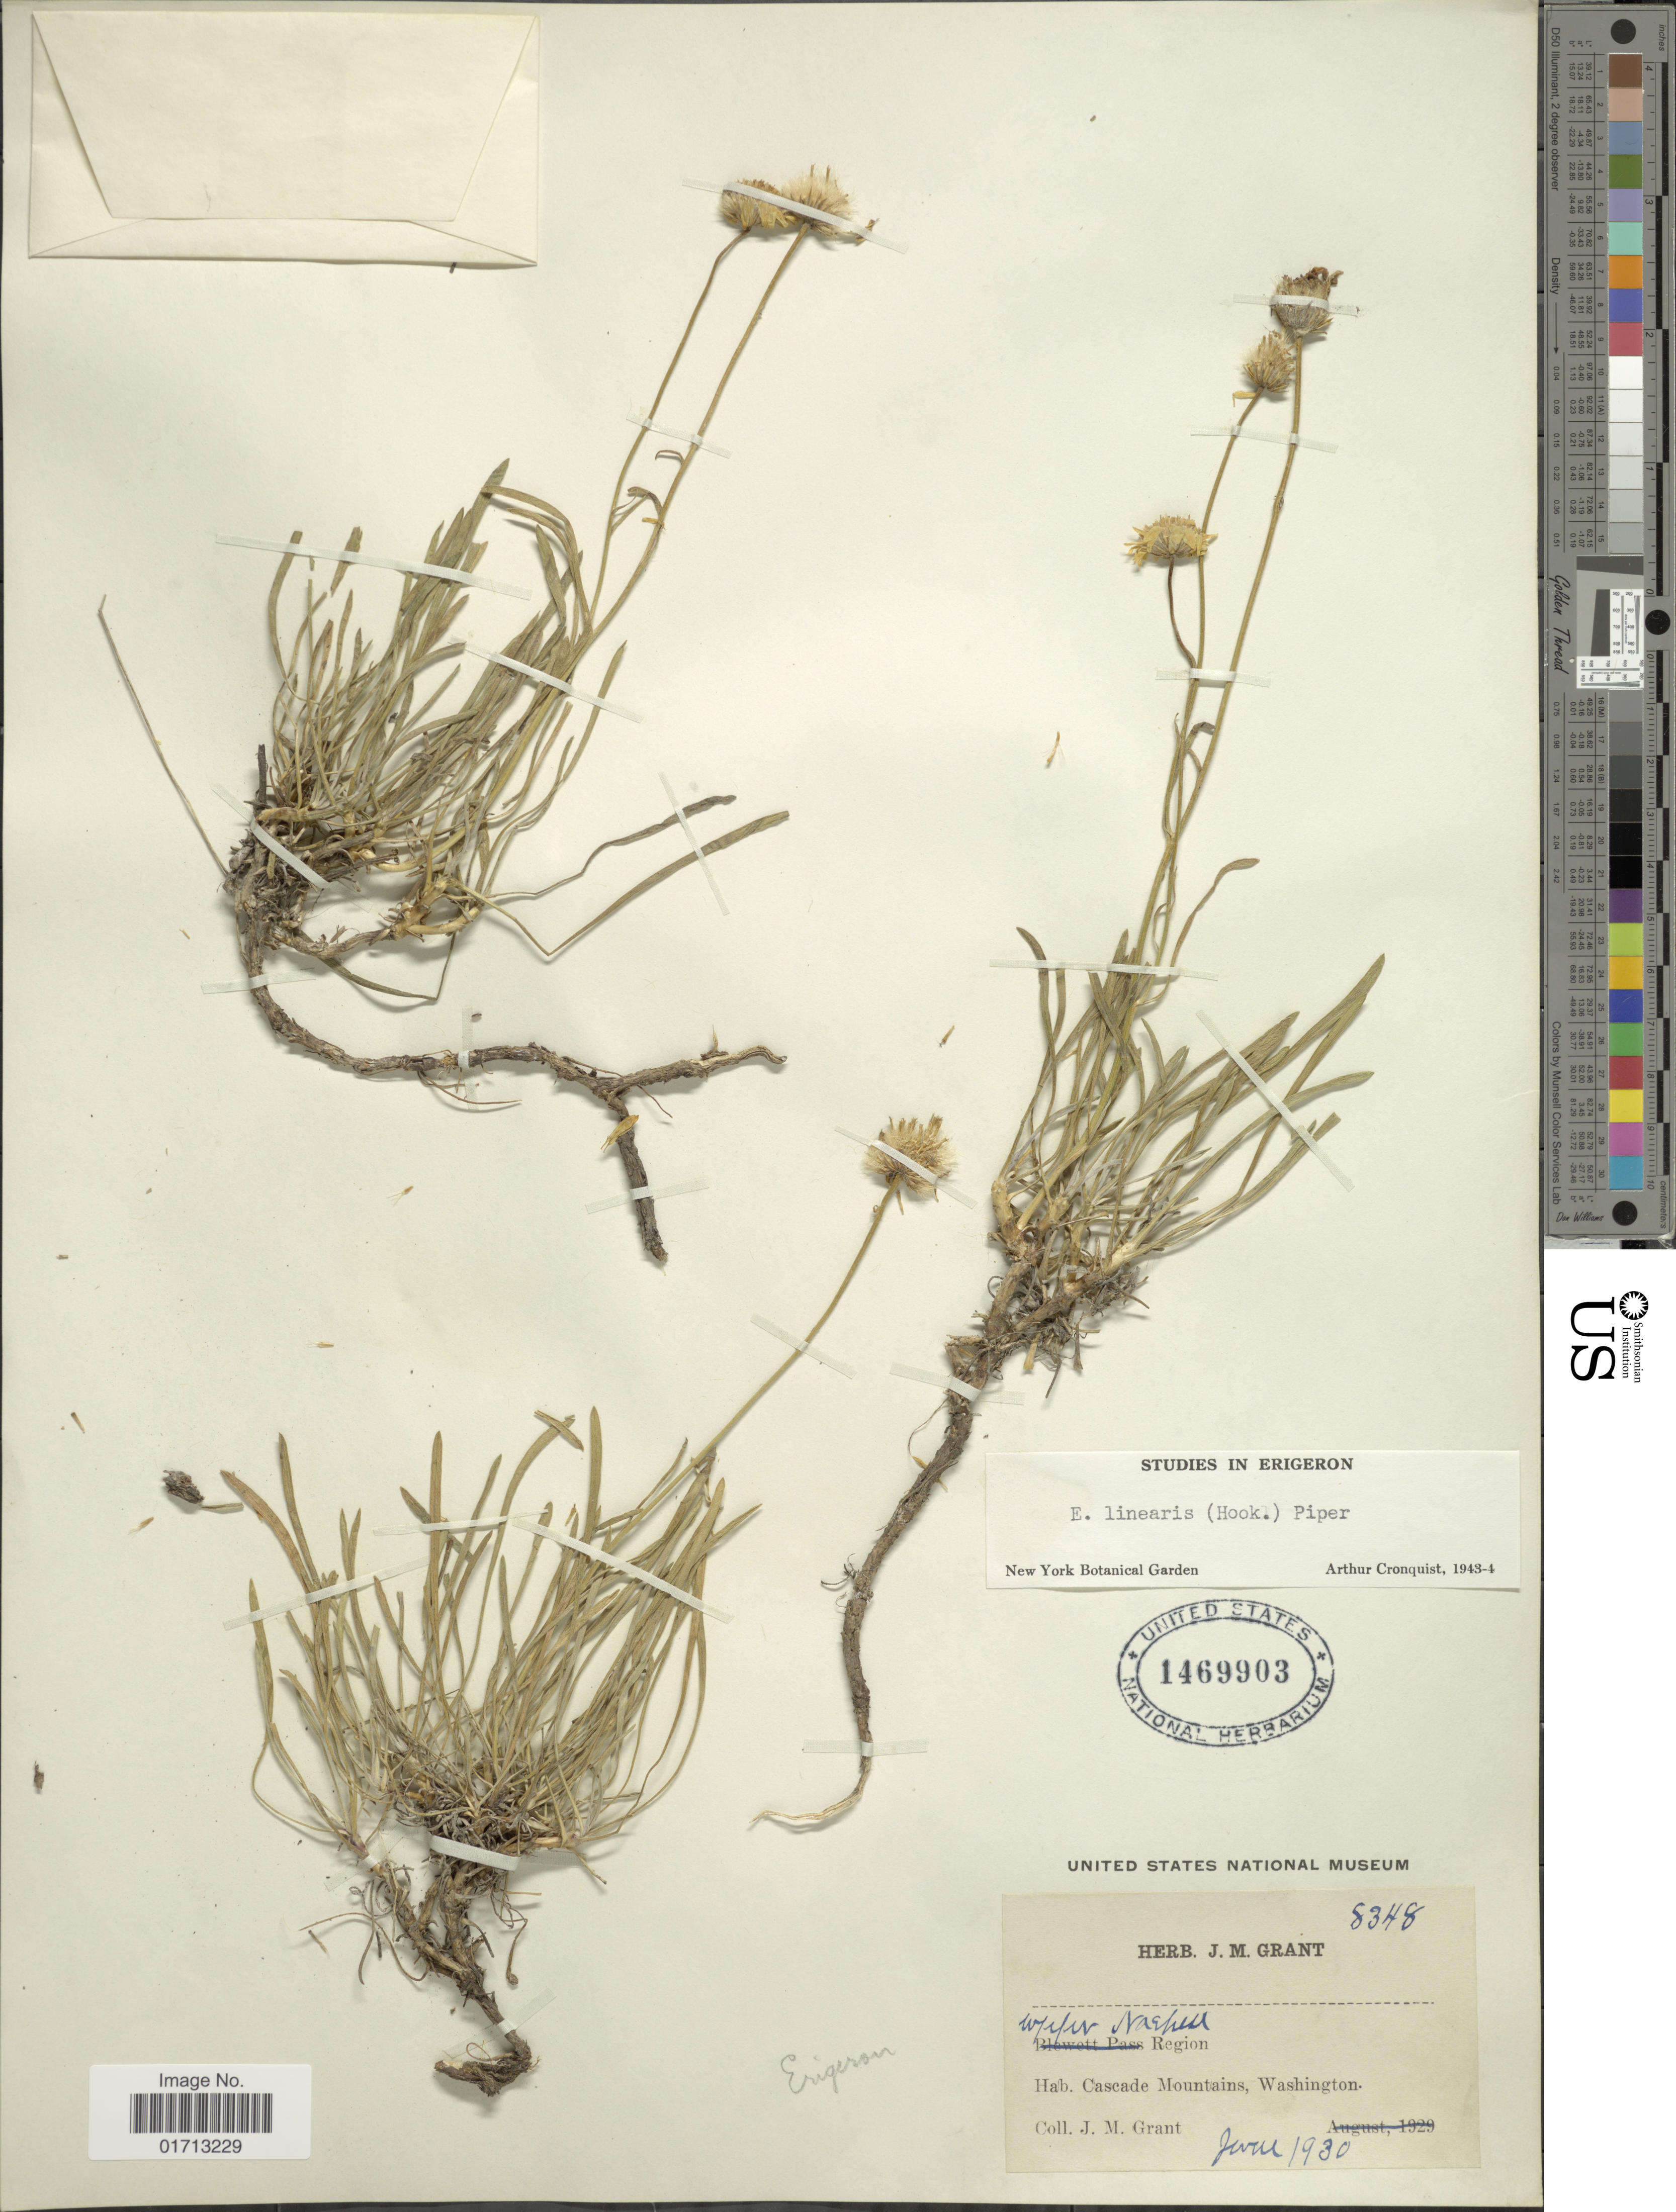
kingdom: Plantae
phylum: Tracheophyta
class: Magnoliopsida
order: Asterales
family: Asteraceae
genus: Erigeron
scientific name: Erigeron linearis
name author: (Hook.) Piper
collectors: J. M. Grant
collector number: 8348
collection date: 1930-06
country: United States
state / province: Washington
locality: Cascade Mountains. wfefer Nashell Region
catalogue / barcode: US 1469903